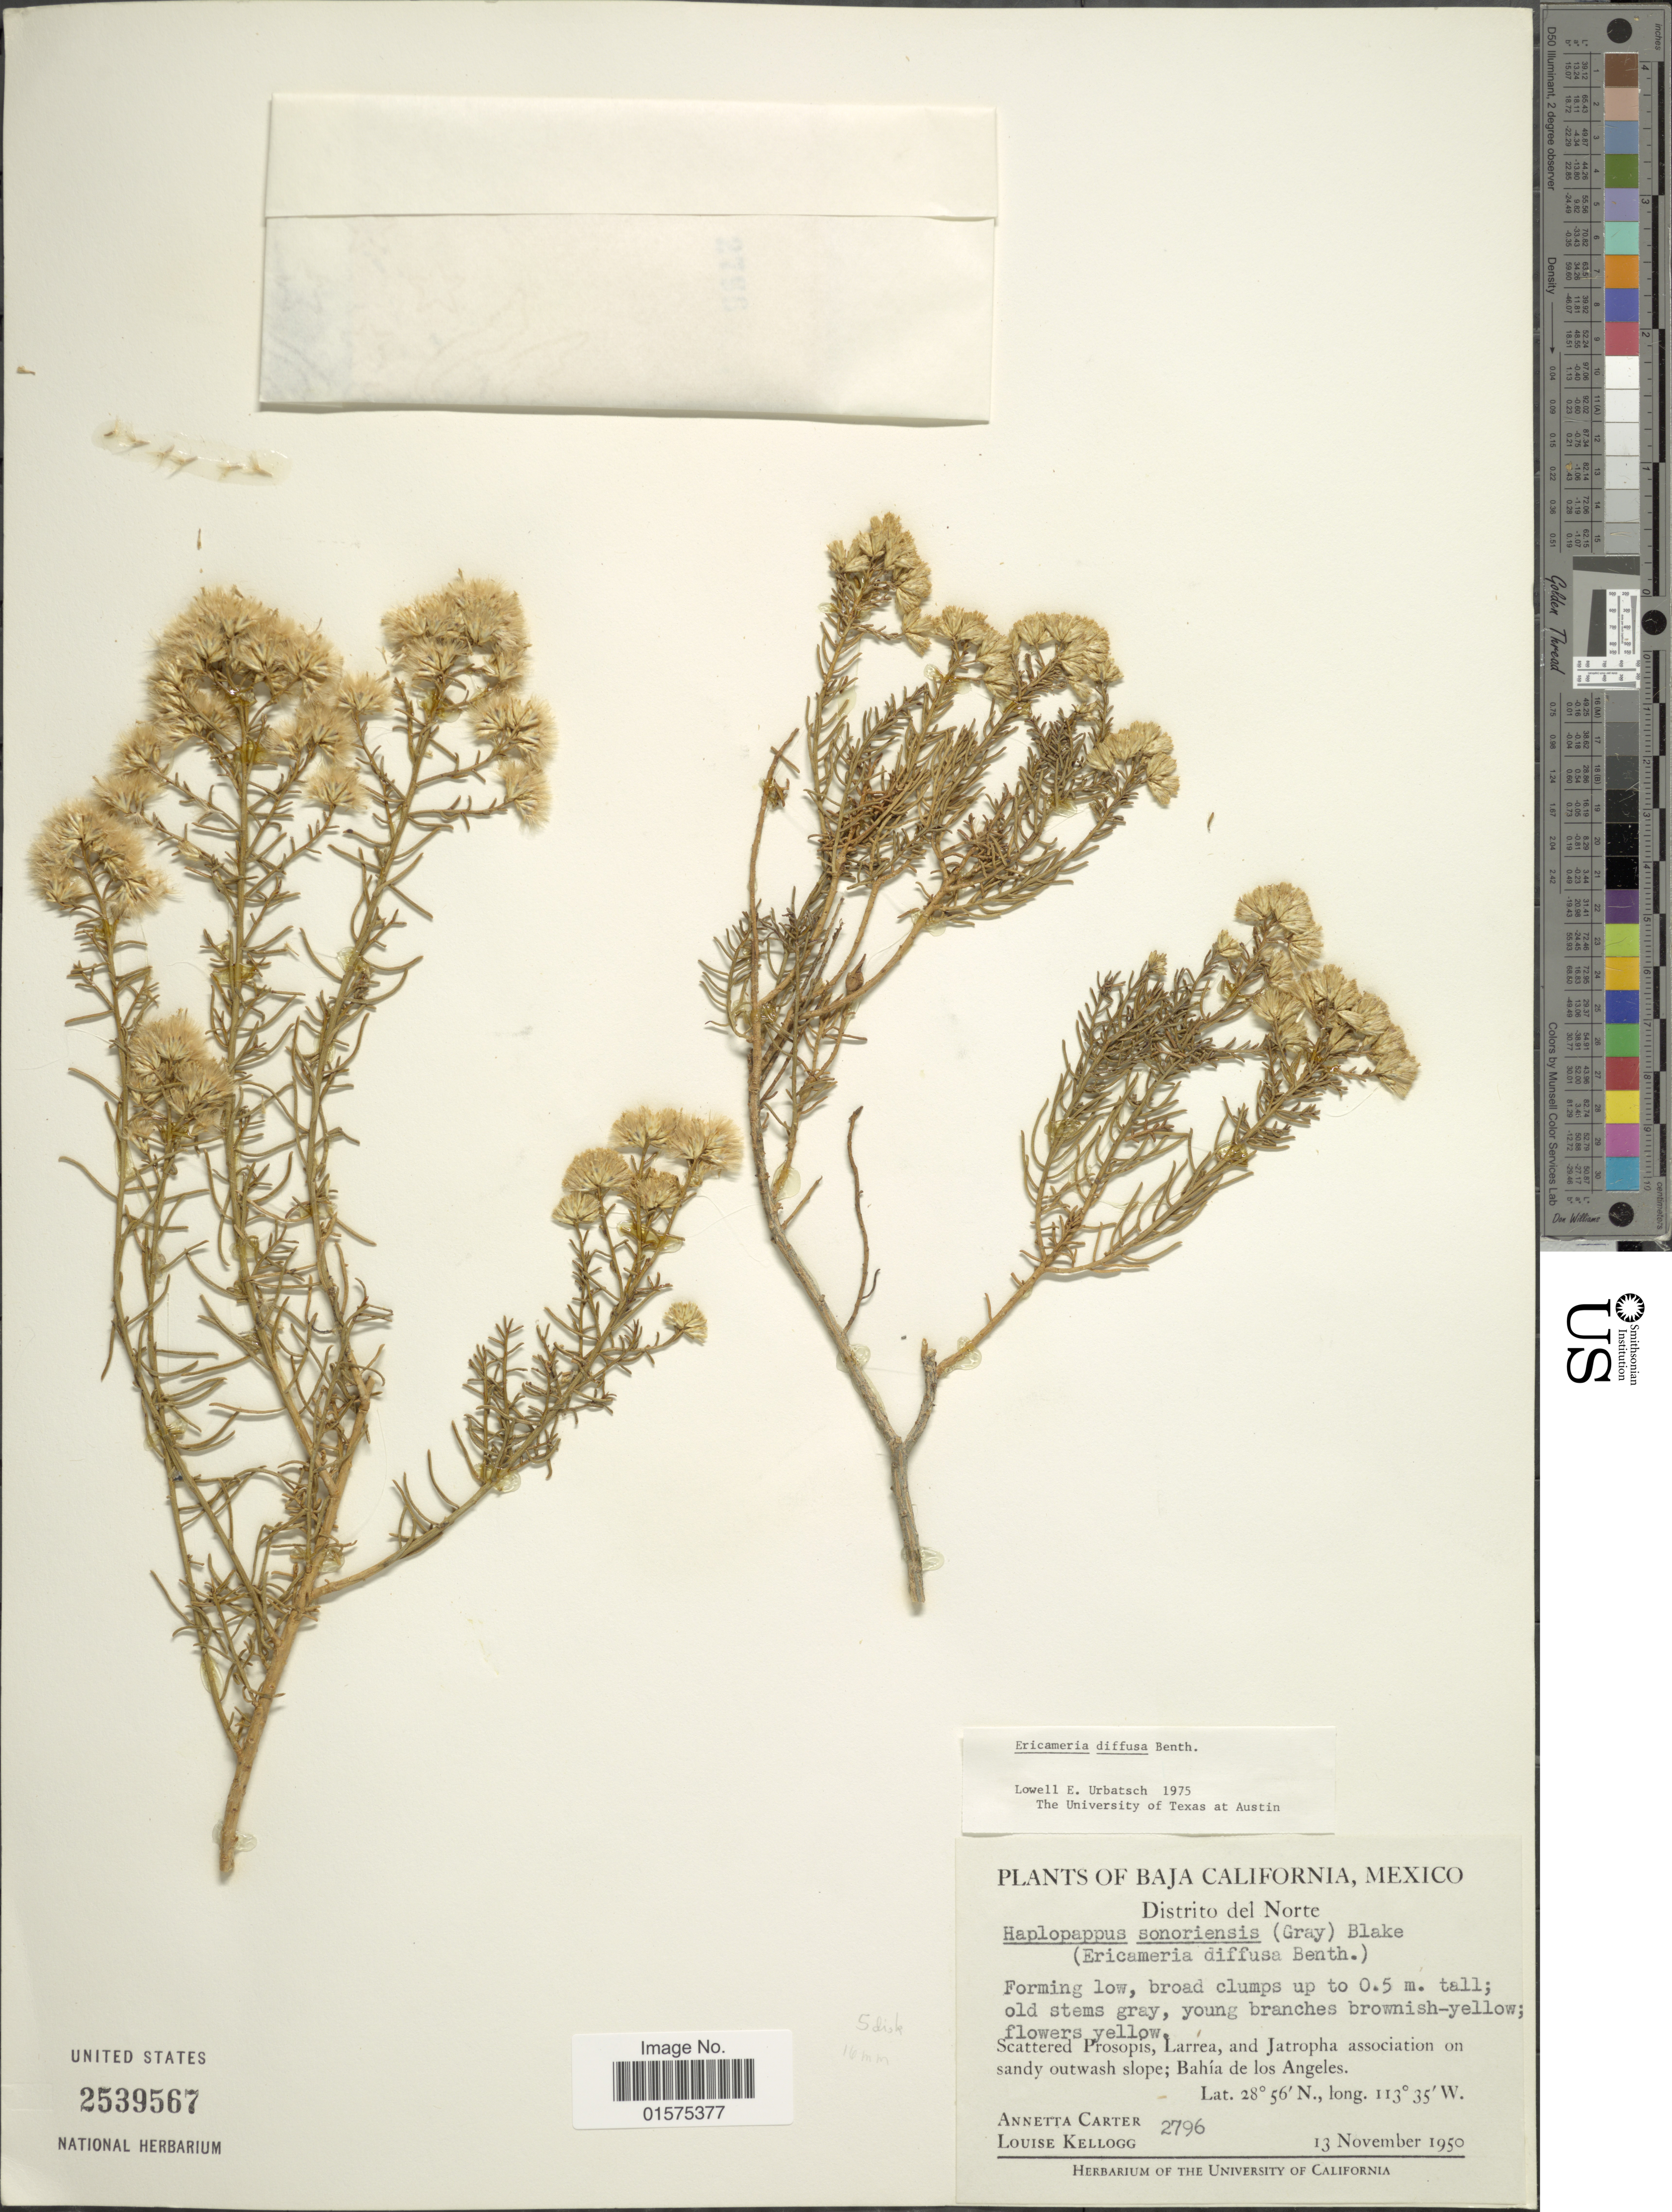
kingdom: Plantae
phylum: Tracheophyta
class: Magnoliopsida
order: Asterales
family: Asteraceae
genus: Xylothamia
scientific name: Xylothamia diffusa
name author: (Benth.) G.L. Nesom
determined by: Urbatsch, Lowell E., Curator (LSU), Louisiana State University (UNITED STATES)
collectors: A. M. Carter & L. Kellogg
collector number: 2796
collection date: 1950-11-13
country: Mexico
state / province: Baja California Norte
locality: Bahia de Los Angeles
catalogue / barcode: US 2539567